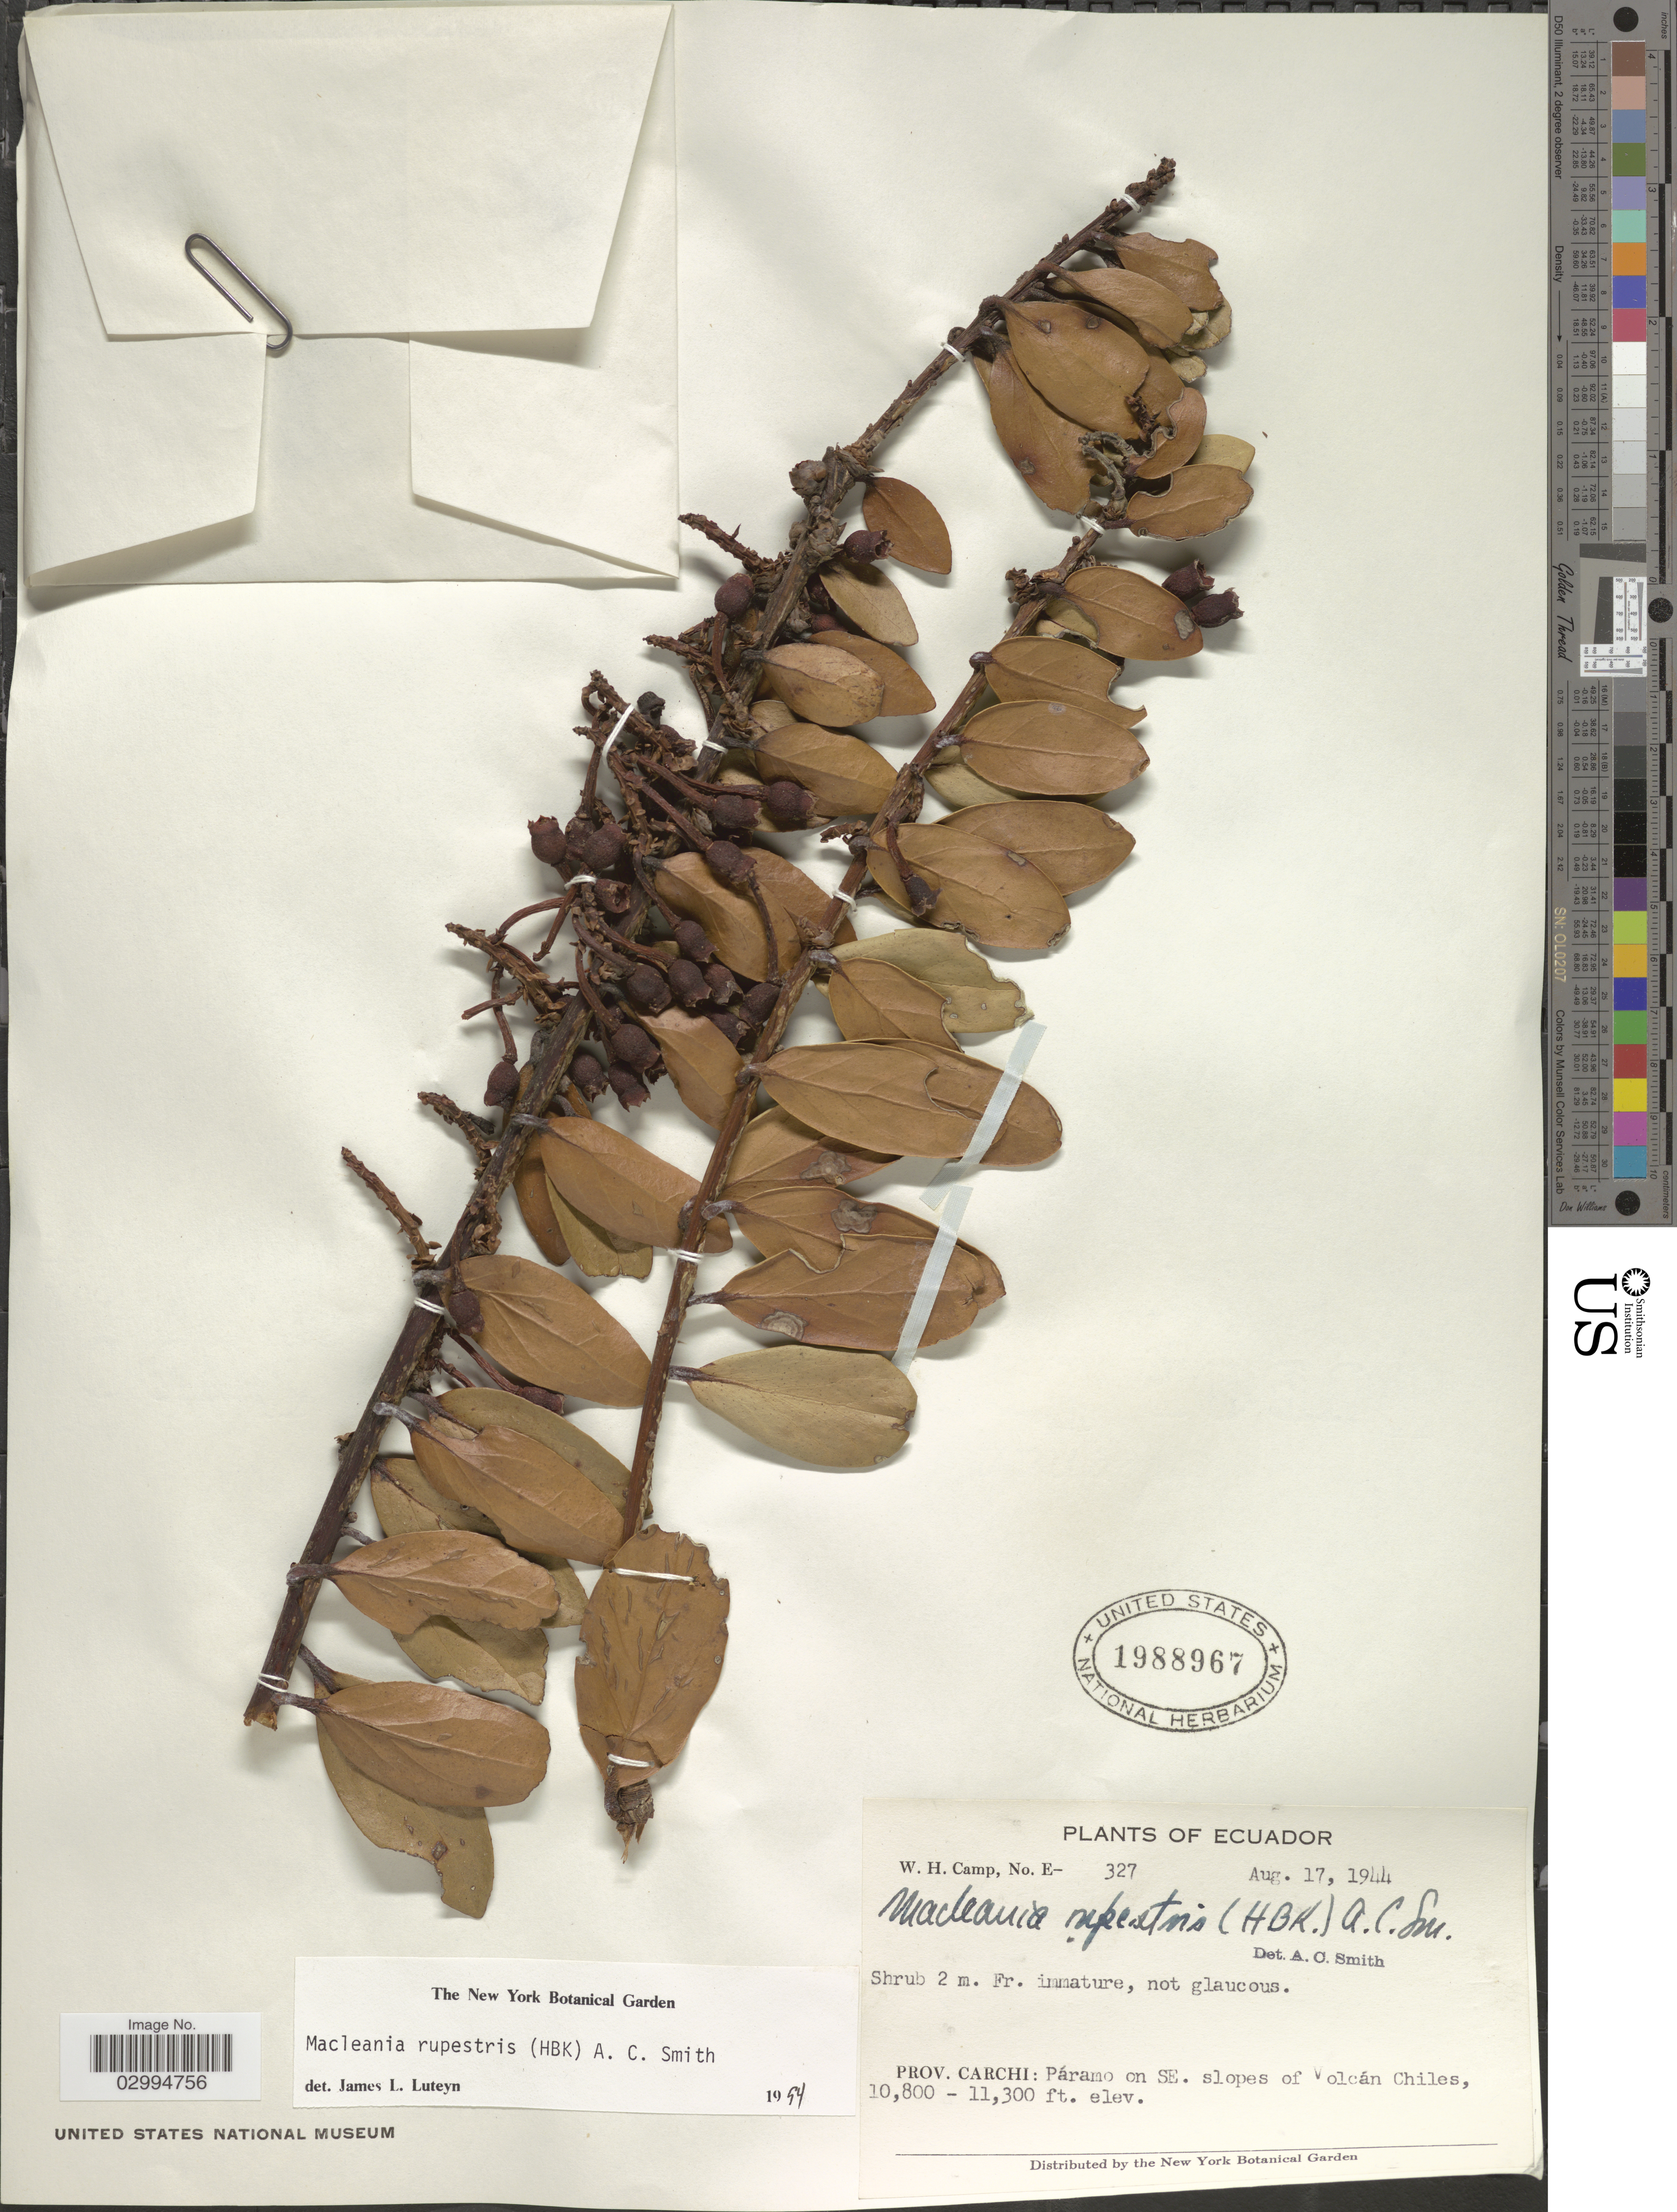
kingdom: Plantae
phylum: Tracheophyta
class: Magnoliopsida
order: Ericales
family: Ericaceae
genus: Macleania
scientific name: Macleania rupestris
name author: (Kunth) A.C. Sm.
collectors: W. H. Camp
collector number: E-327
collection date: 1944-08-17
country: Ecuador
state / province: Carchi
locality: Páramo on SE. slopes of Volcán Chiles.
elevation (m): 3292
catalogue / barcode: US 1988967